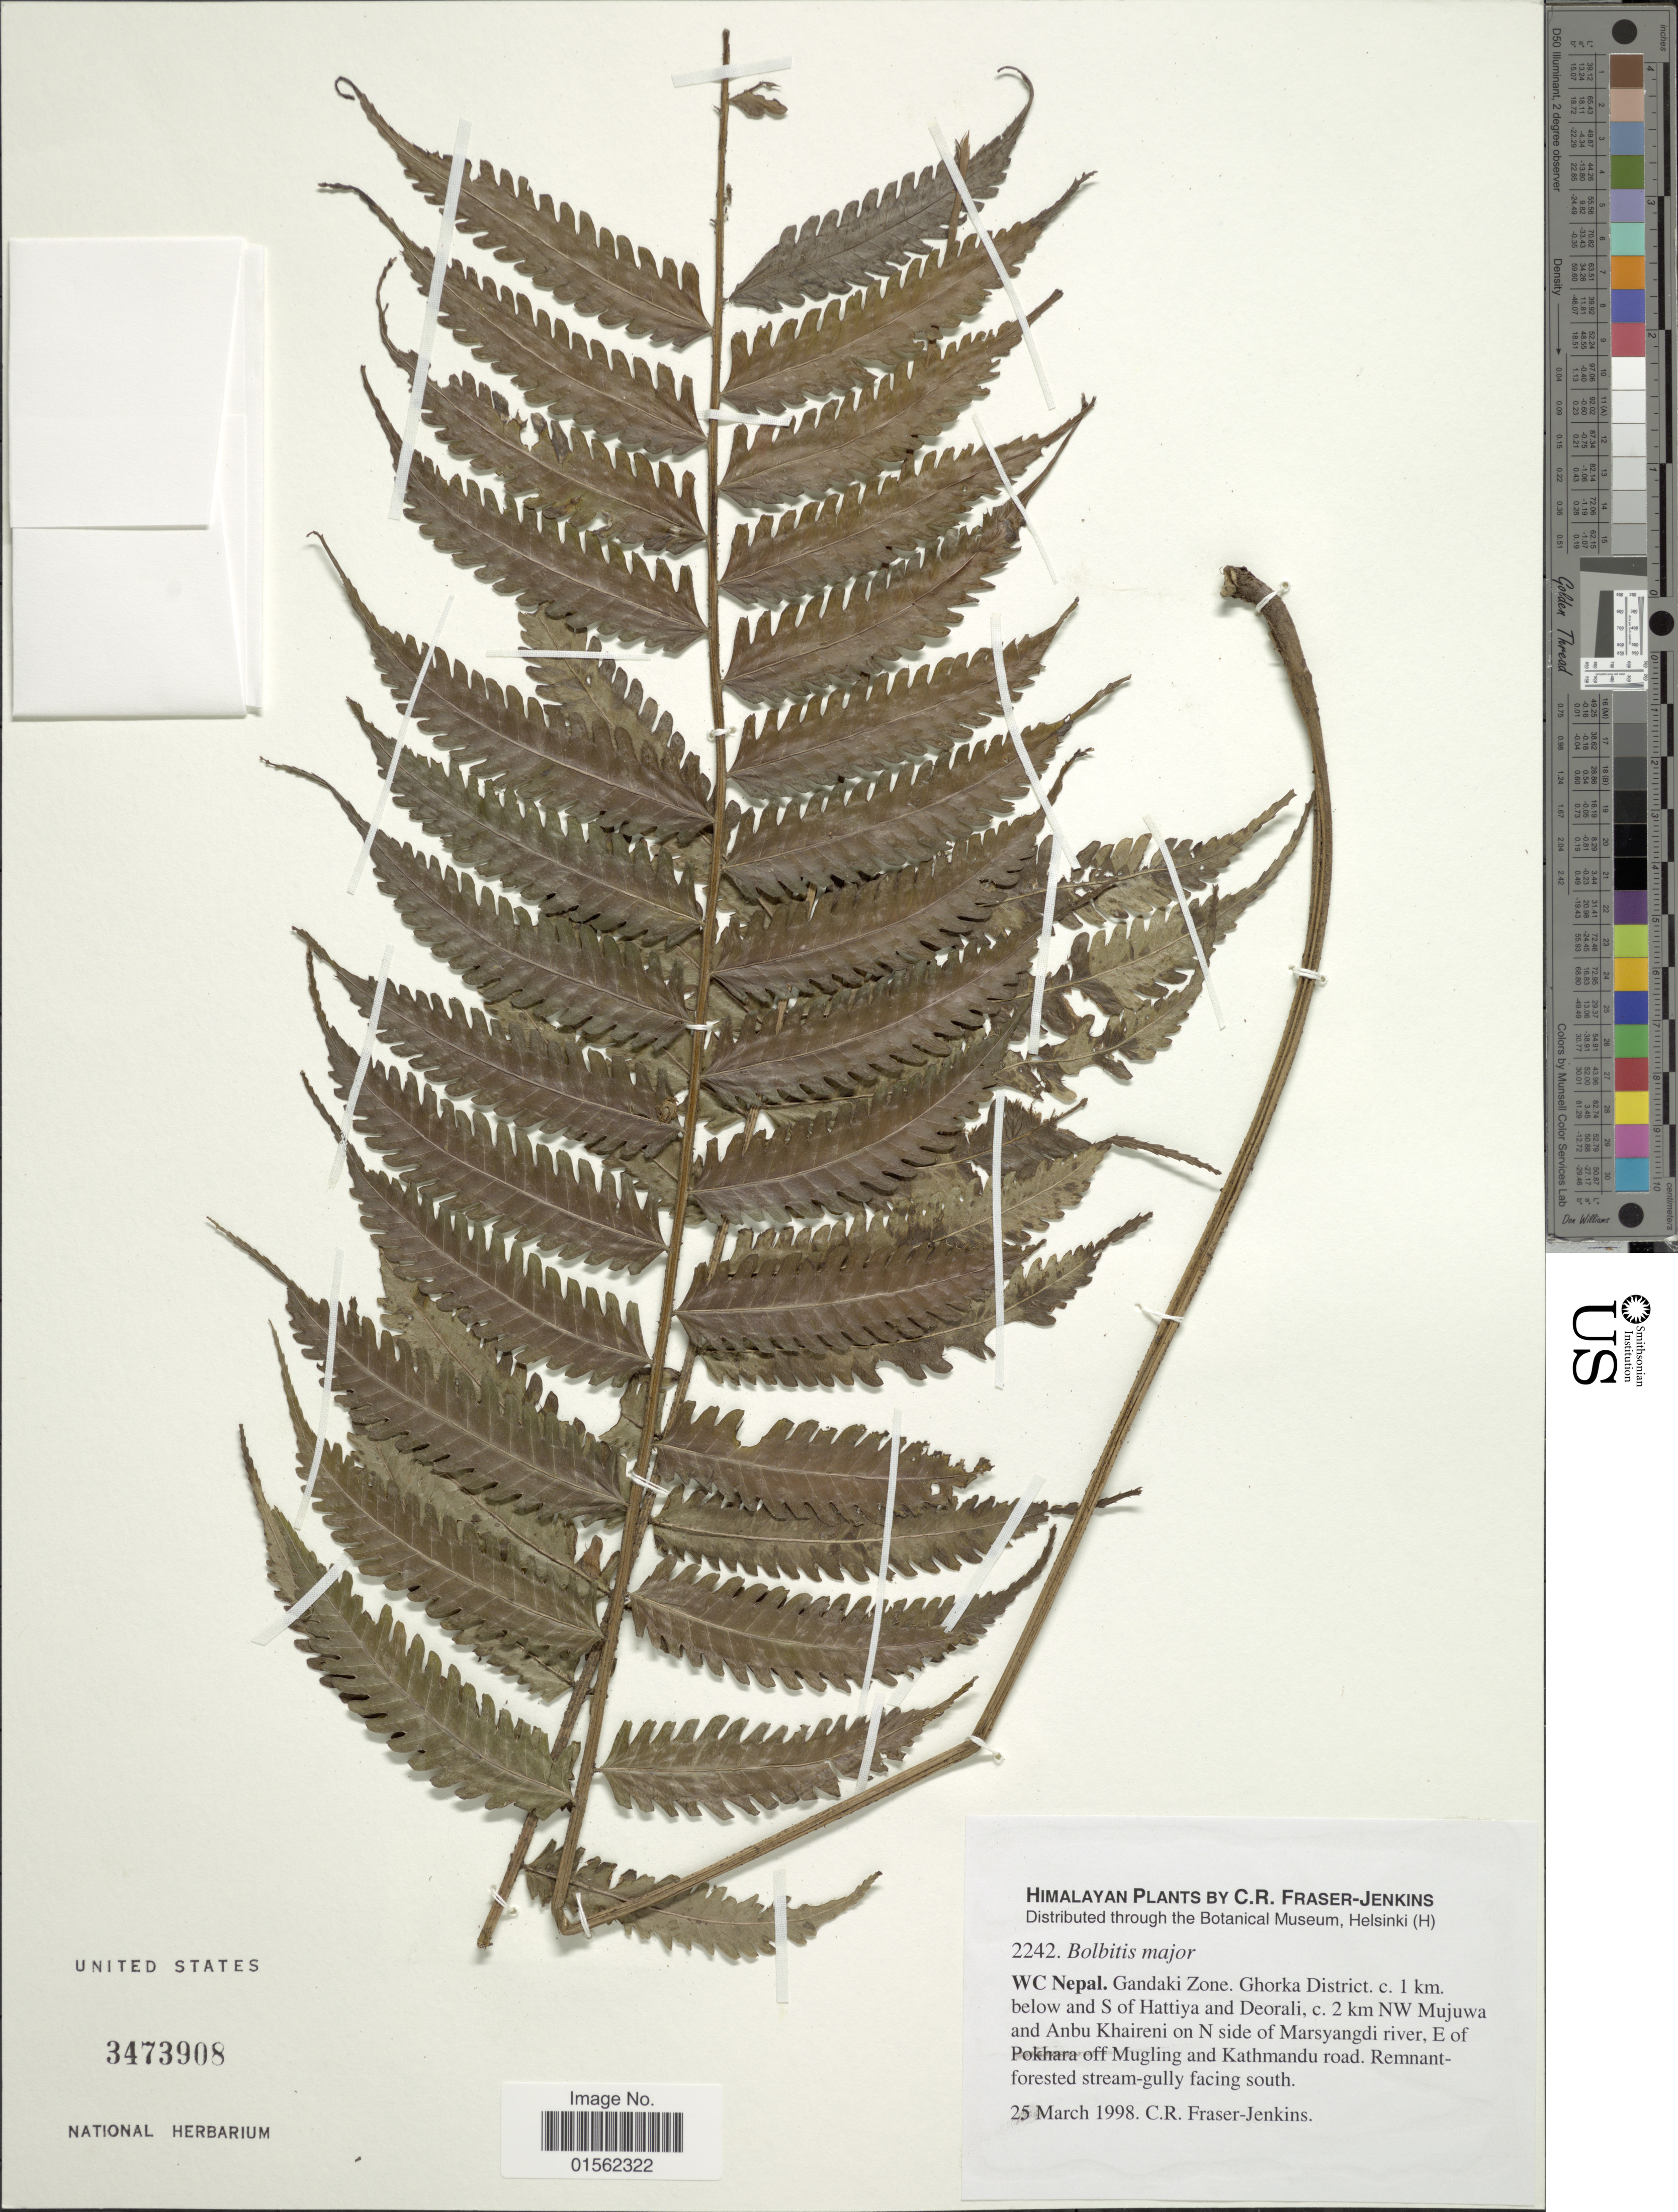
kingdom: Plantae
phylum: Tracheophyta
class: Polypodiopsida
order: Polypodiales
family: Dryopteridaceae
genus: Bolbitis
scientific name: Bolbitis major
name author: (Bedd.) Hennipman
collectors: C. R. Fraser-Jenkins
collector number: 2242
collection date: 1998-03-25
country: Nepal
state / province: Gandaki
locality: Himalaya, WC Nepal. Gandaki Zone, Ghorka District. c. 1 km. below and S of Hattiya and Deorali, c. 2 km NW Mujuwa and Anbu Khaireni on N side of Marsyandi river, E of Mugling and Kathmandu road, remnant-forested stream-gully facing south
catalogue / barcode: US 3473908